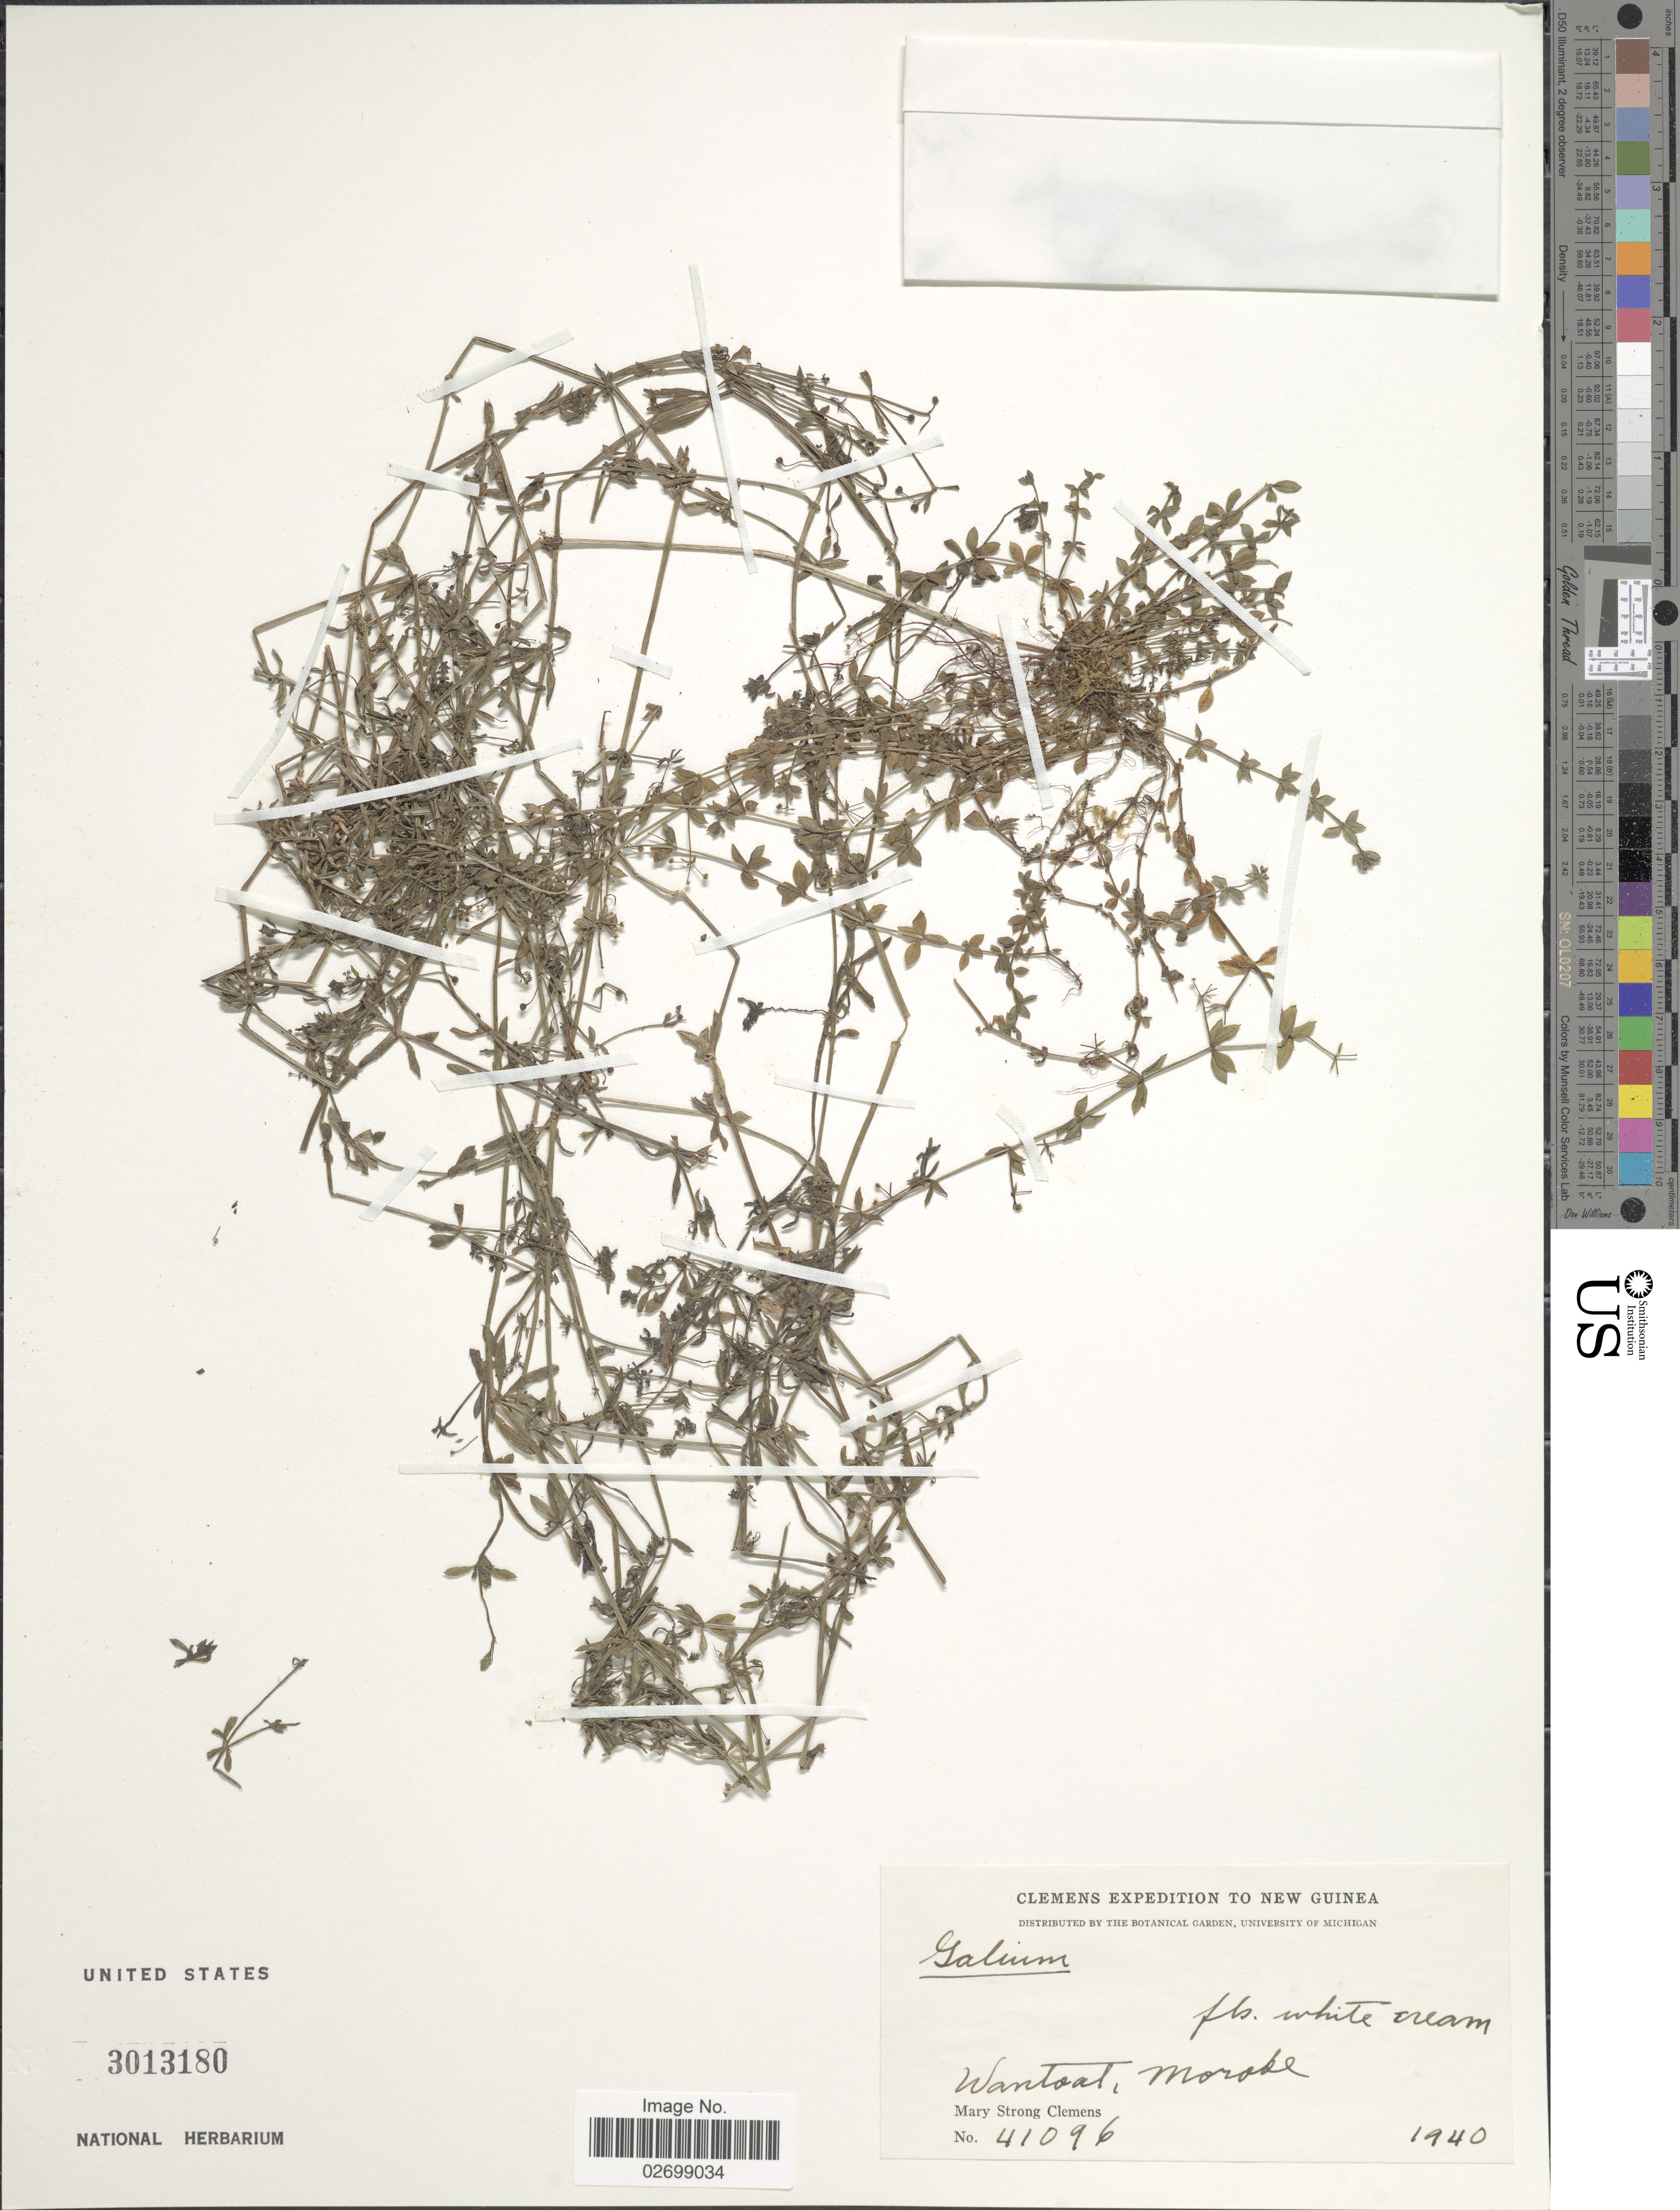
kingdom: Plantae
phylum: Tracheophyta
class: Magnoliopsida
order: Gentianales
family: Rubiaceae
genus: Galium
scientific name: Galium sp.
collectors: M. S. Clemens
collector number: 41096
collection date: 1940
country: Papua New Guinea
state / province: Morobe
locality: Wantoat. New Guinea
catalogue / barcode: US 3013180